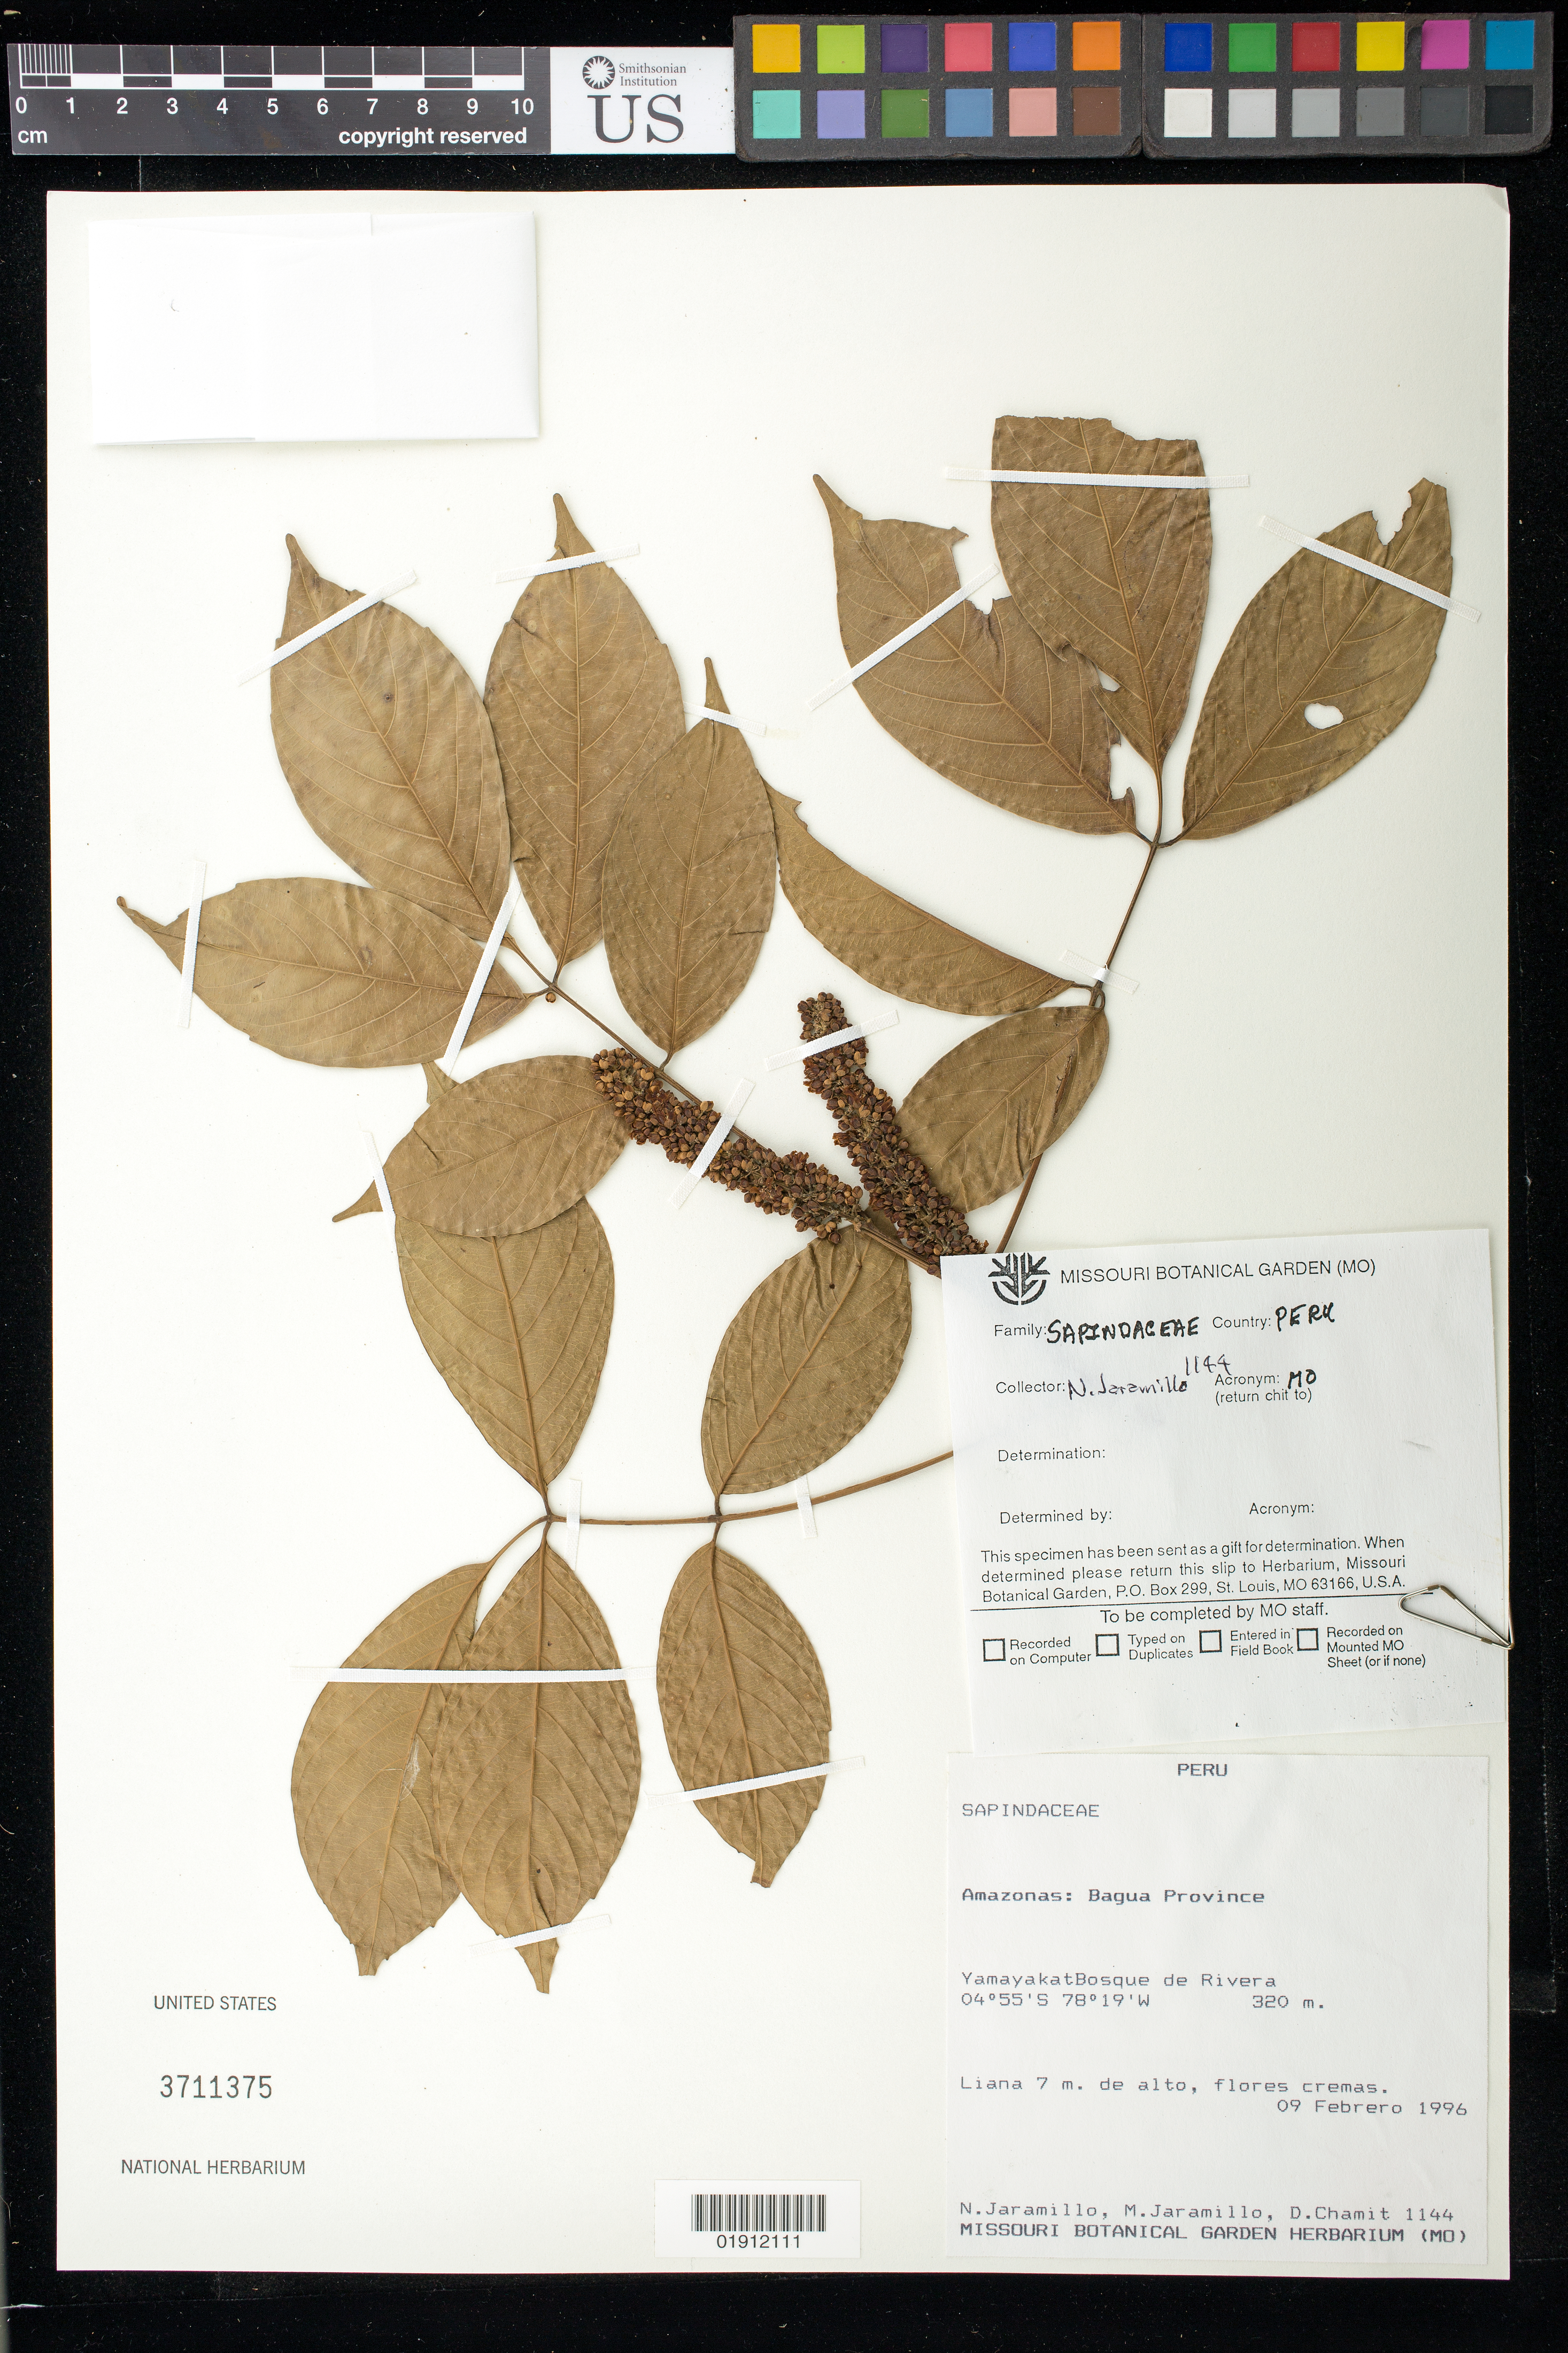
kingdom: Plantae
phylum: Tracheophyta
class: Magnoliopsida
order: Sapindales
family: Sapindaceae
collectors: N. Jaramillo, M. Jaramillo & D. Chamit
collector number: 1144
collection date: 1996-02-09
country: Peru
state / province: Amazonas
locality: Bagua Province, Yamayakat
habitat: Bosque de rivera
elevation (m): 320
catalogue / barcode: US 3711375